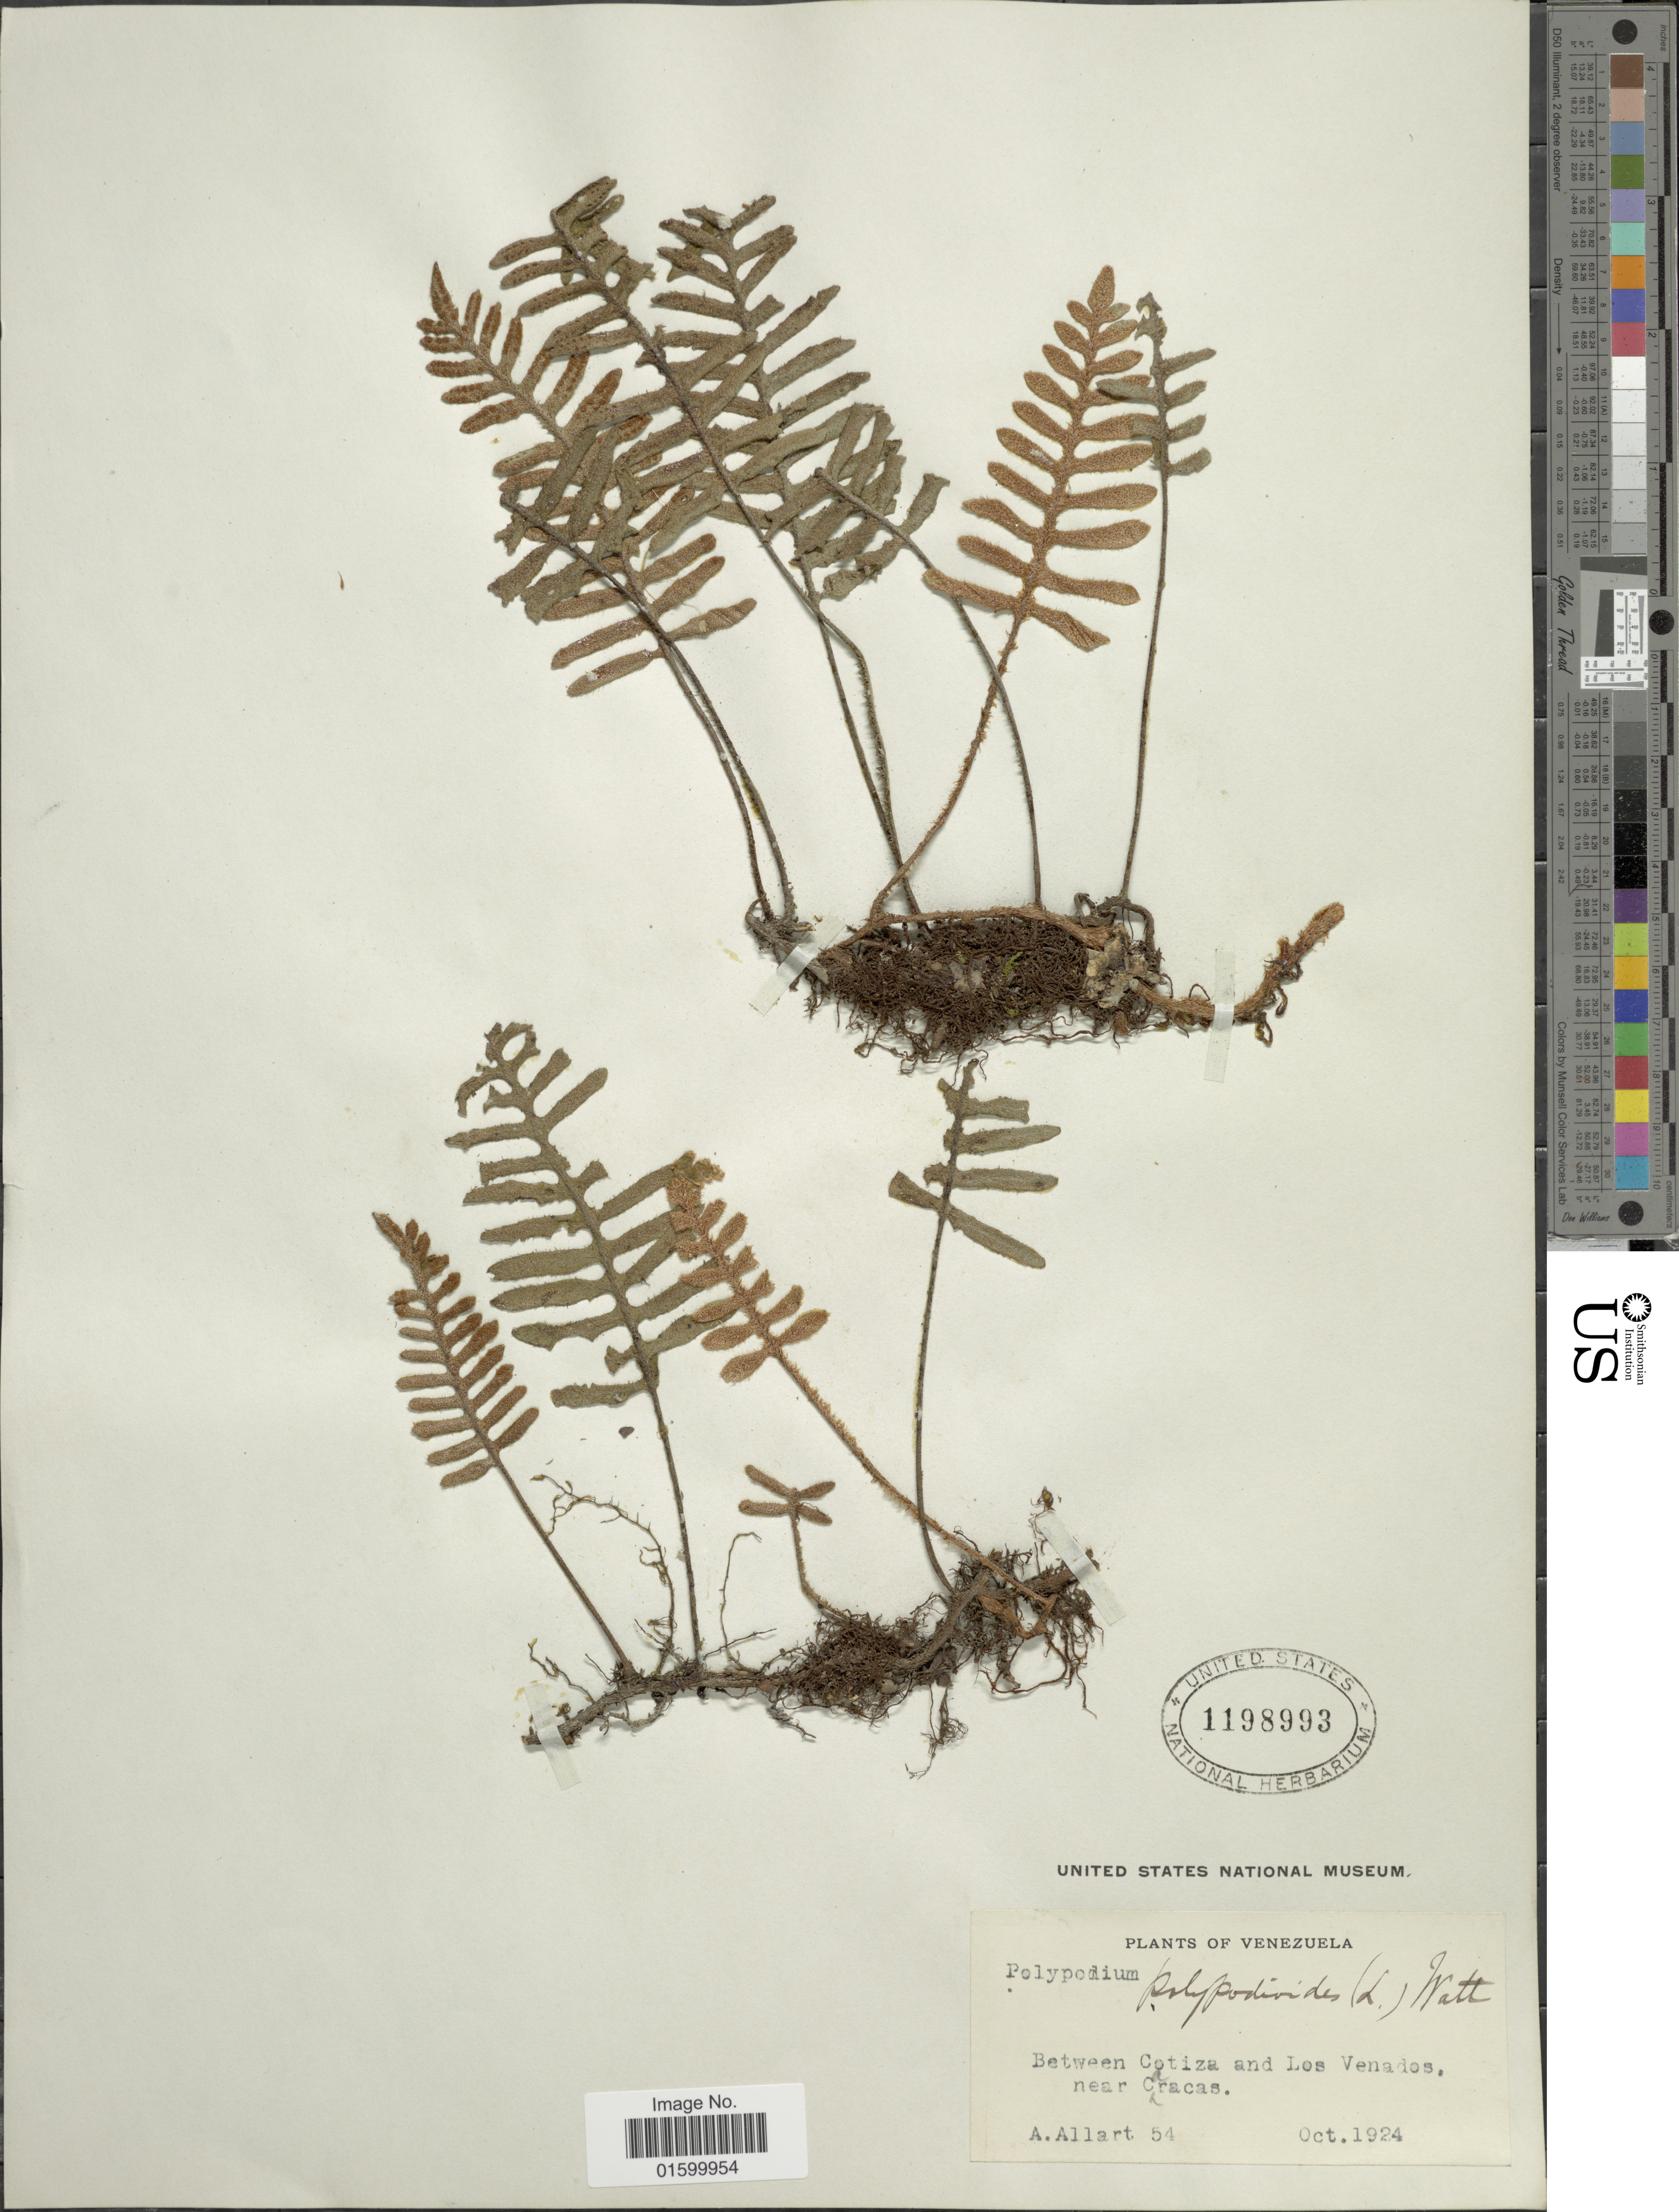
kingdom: Plantae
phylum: Tracheophyta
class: Polypodiopsida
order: Polypodiales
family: Polypodiaceae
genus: Pleopeltis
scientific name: Pleopeltis polypodioides var. burchellii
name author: (Baker) A.R. Sm.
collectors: A. Allart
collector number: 54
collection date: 1924-10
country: Venezuela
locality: Between Cotiza and Los Venados, near Caracas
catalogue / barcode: US 1198993